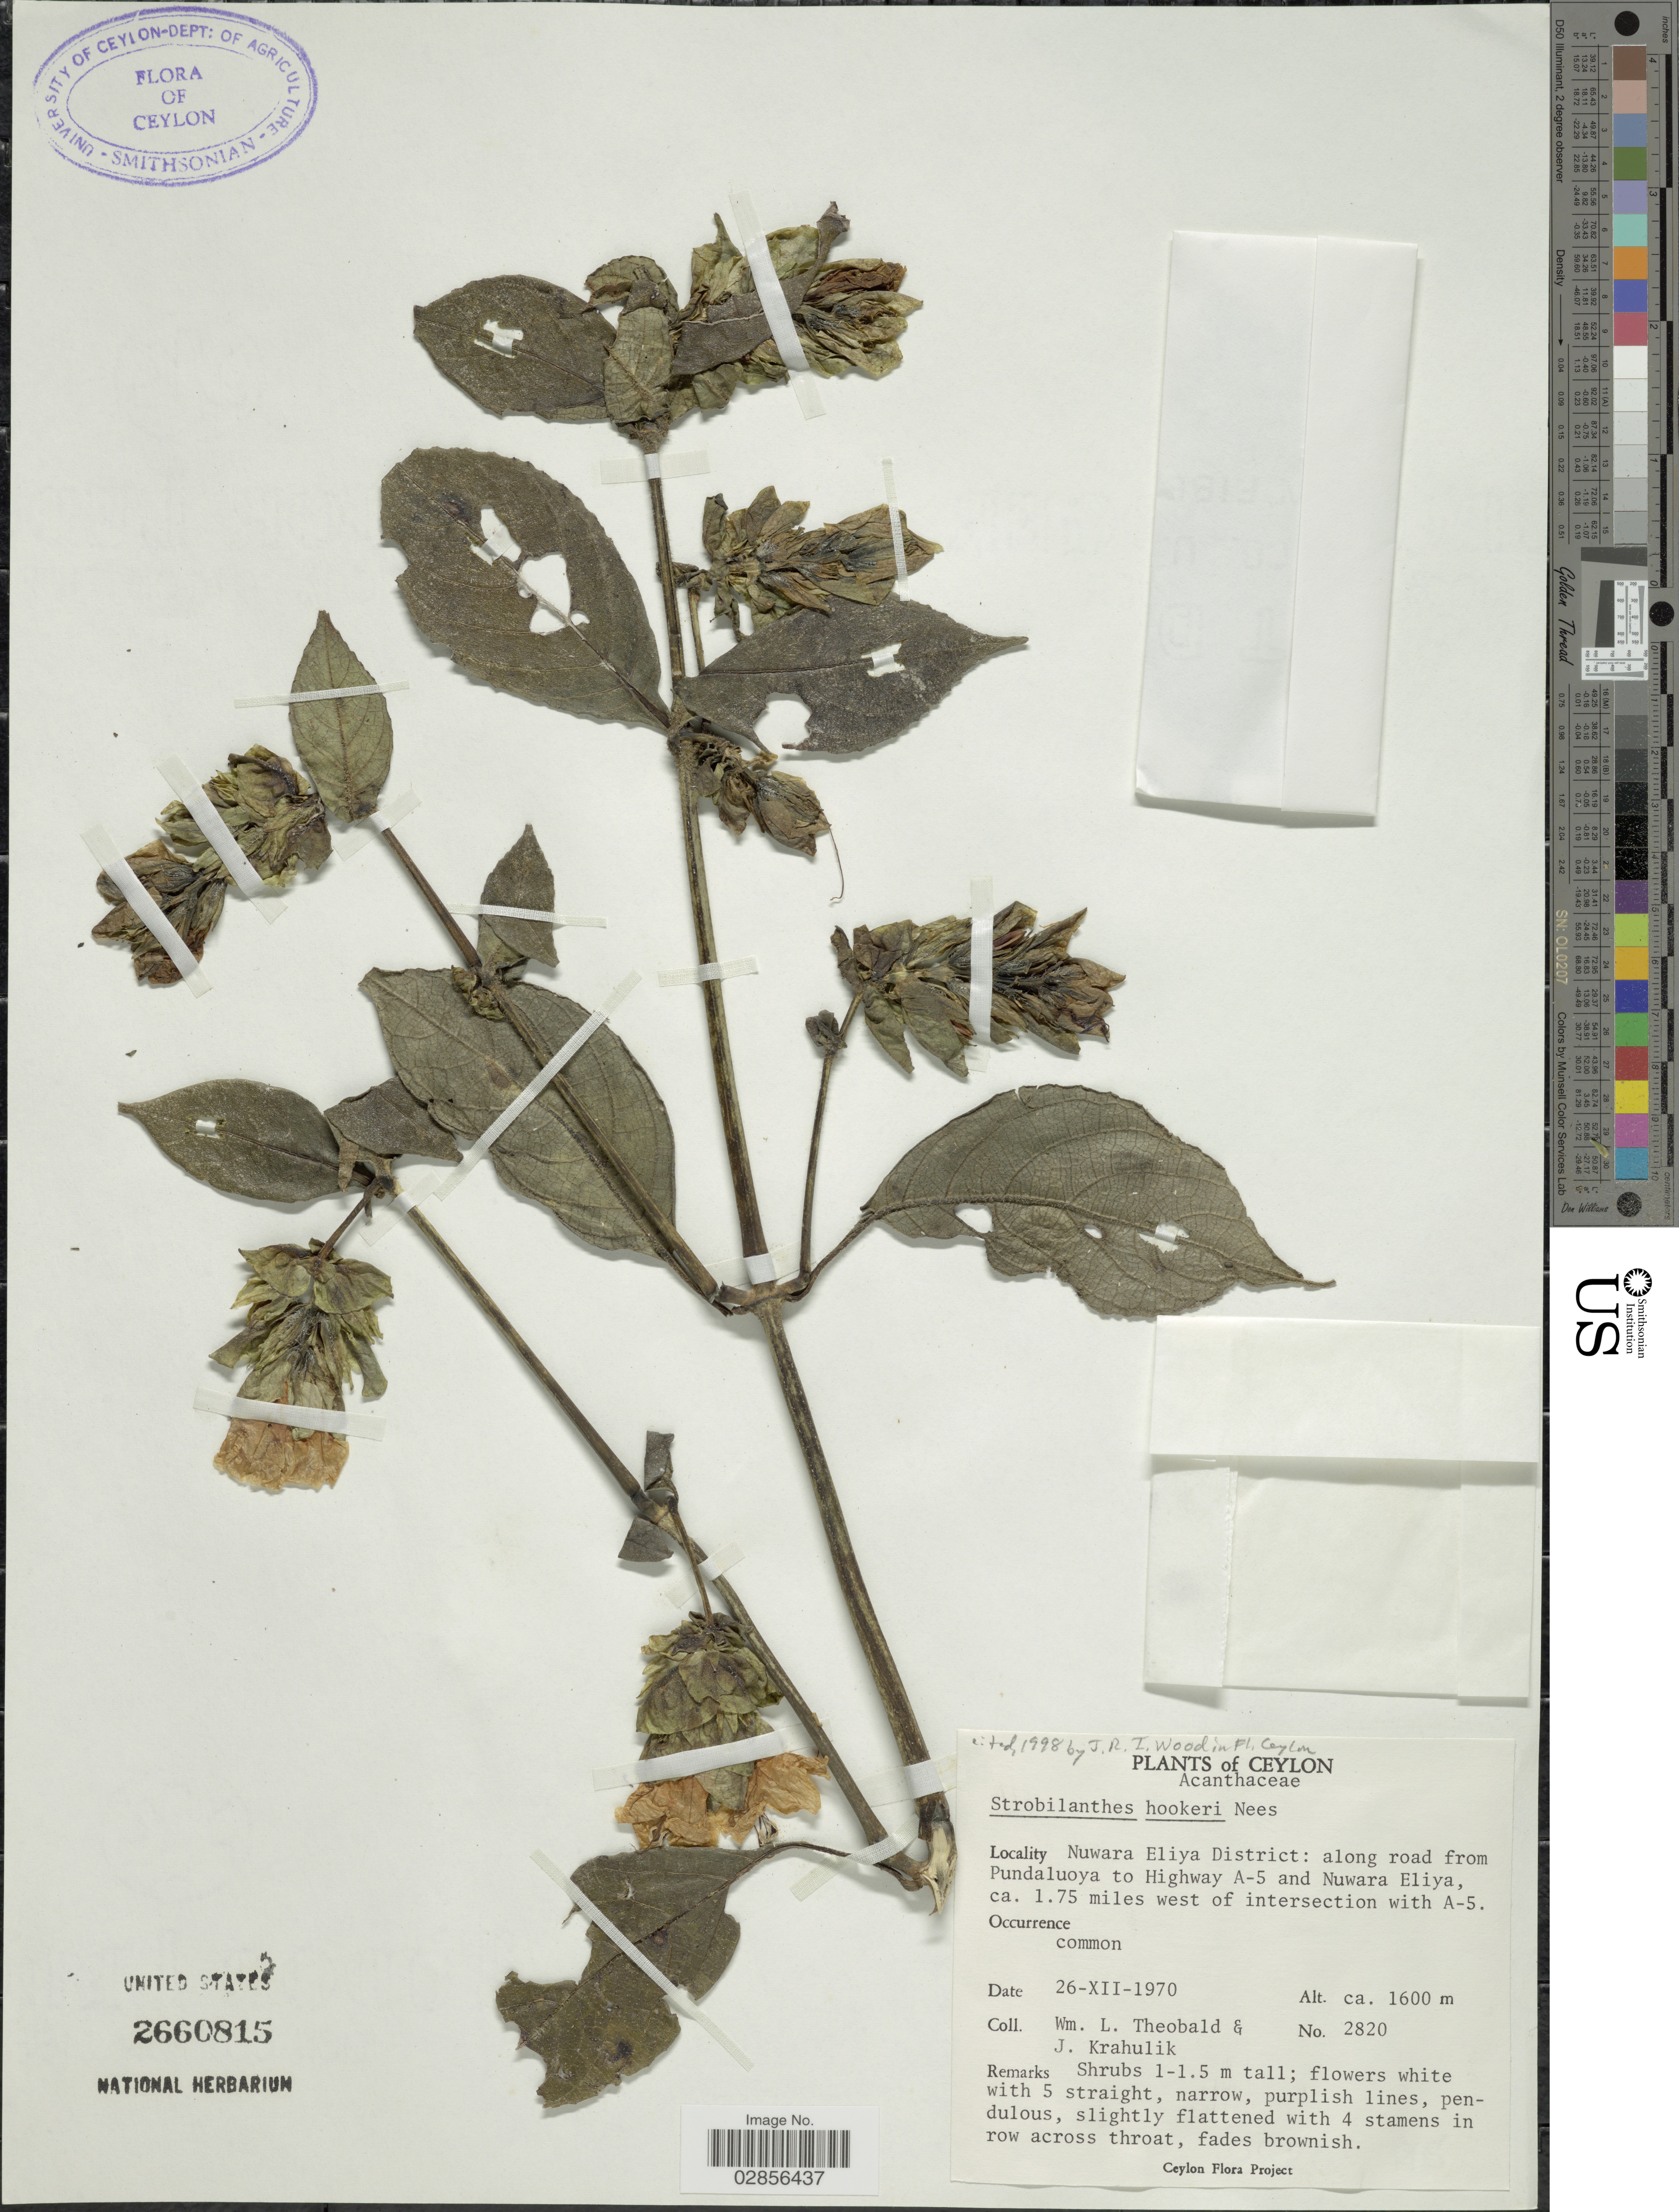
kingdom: Plantae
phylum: Tracheophyta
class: Magnoliopsida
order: Lamiales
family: Acanthaceae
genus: Strobilanthes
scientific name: Strobilanthes hookeri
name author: Nees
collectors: W. L. Theobald & J. Krahulik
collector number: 2820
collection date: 1970-12-26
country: Sri Lanka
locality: Nuwara Eliya District: along road from Pundaluoya to Highway A-5 and Nuwara Eliya, ca. 1.75 miles west of intersection with A-5.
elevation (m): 1600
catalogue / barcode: US 2660815